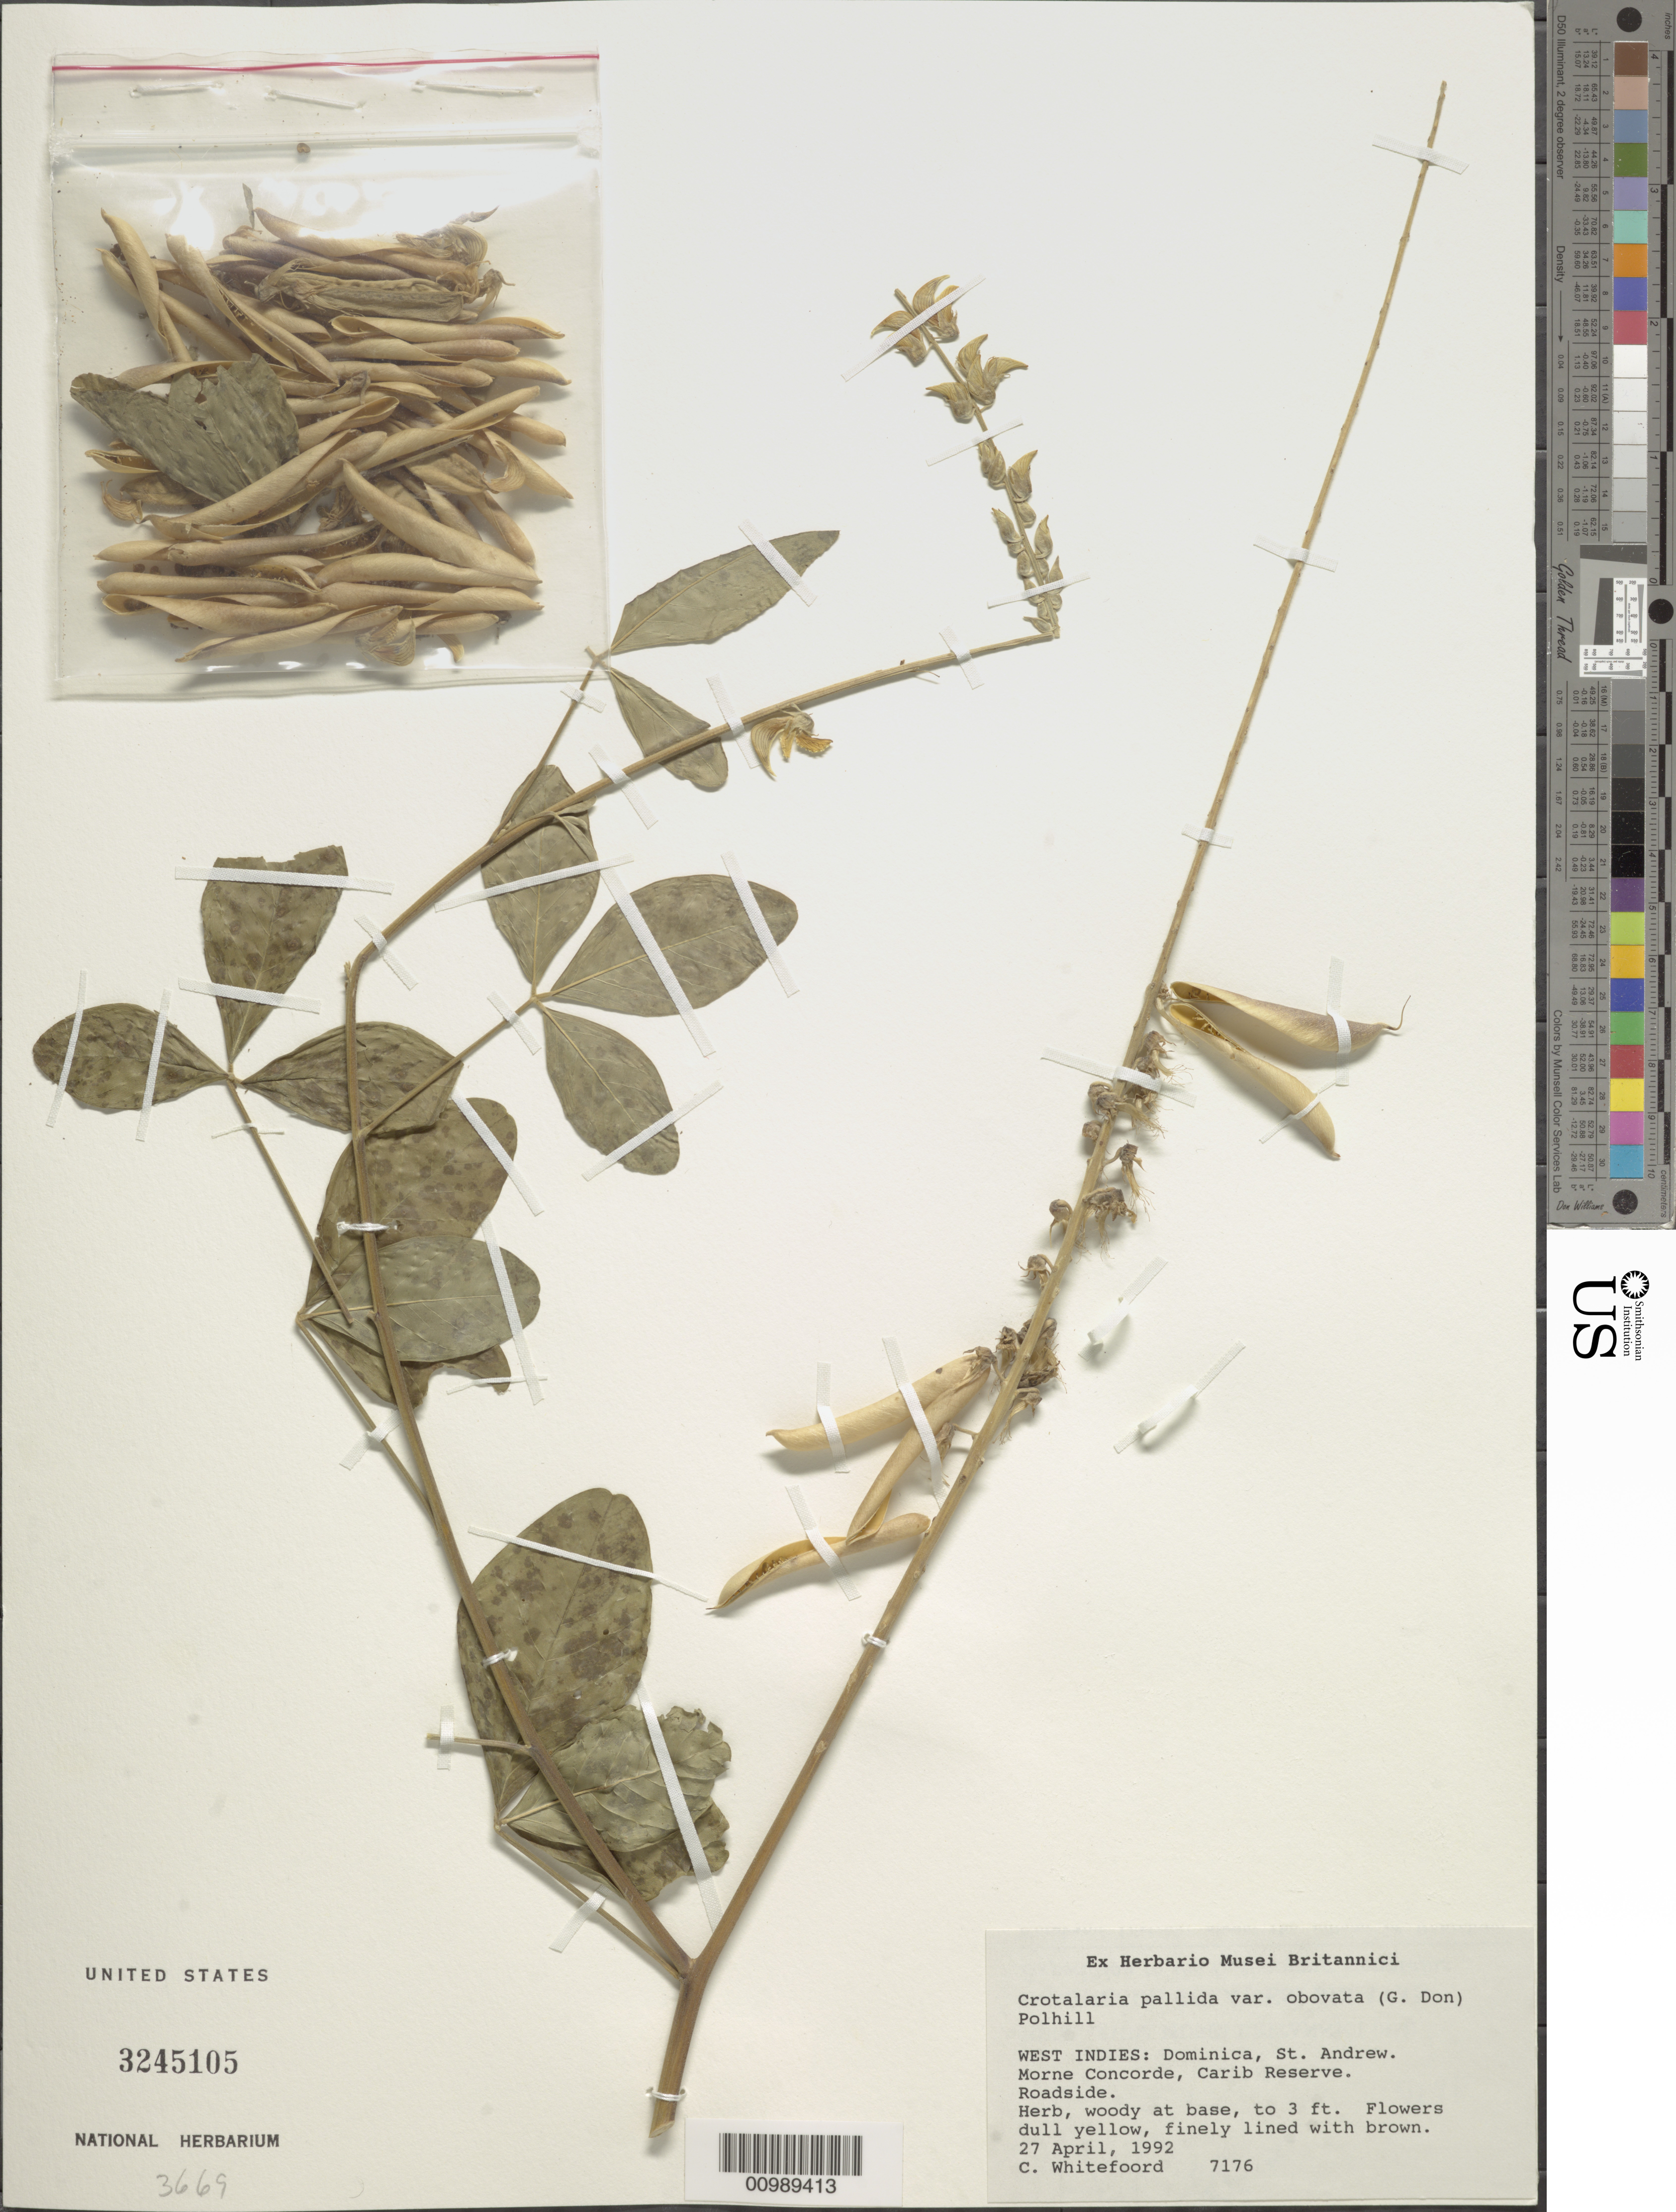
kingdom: Plantae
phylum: Tracheophyta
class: Magnoliopsida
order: Fabales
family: Fabaceae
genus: Crotalaria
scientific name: Crotalaria pallida var. obovata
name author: (G. Don) Polhill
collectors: C. Whitefoord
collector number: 7176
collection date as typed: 27 Apr 1992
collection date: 1992-04-27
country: Dominica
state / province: St. Andrew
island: Dominica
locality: Morne Concorde, Carib Reserve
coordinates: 0 N, 0 E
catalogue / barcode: US 3245105